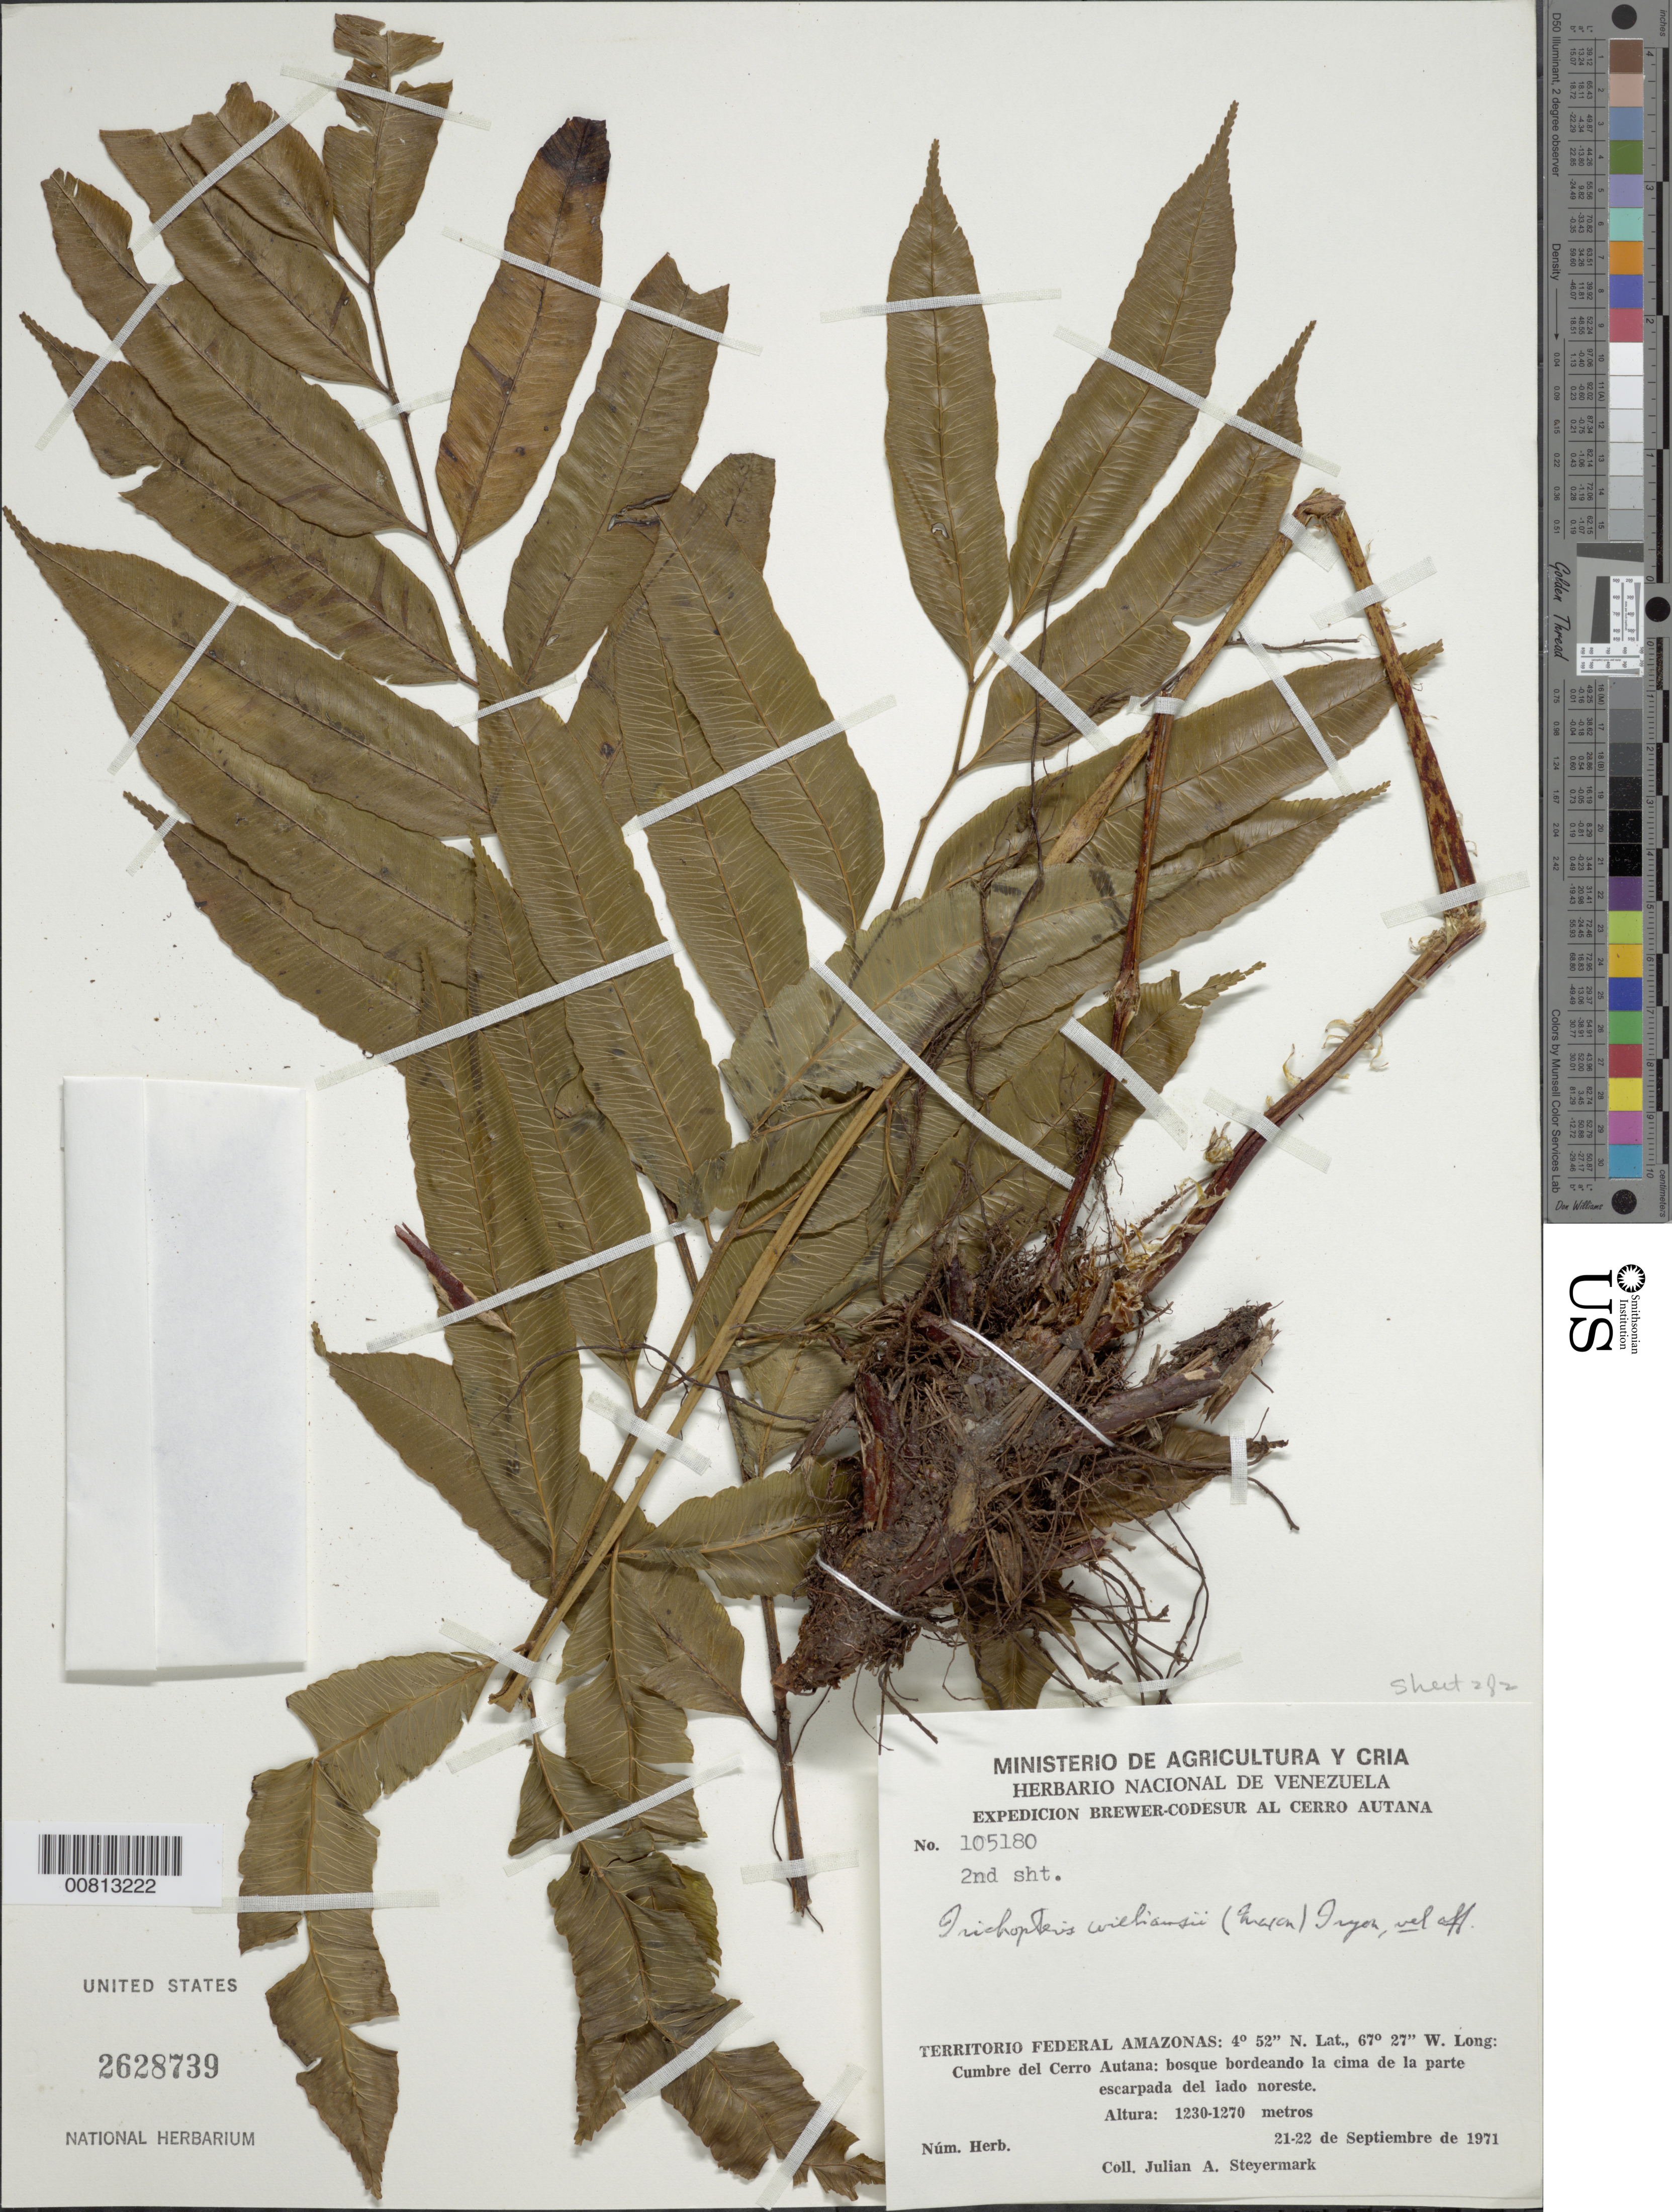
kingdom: Plantae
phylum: Tracheophyta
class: Polypodiopsida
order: Cyatheales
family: Cyatheaceae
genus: Cyathea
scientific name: Cyathea williamsii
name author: (Maxon) Domin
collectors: J. Steyermark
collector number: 105180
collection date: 1971-09-21/1971-09-22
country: Venezuela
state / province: Amazonas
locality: Al cerro Autana, Territorio Federal Amazonas, Cumbre del Cerro Autana: bosque bordeando la cima de la parte escarpada del lado noreste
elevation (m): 1230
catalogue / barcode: US 2628739